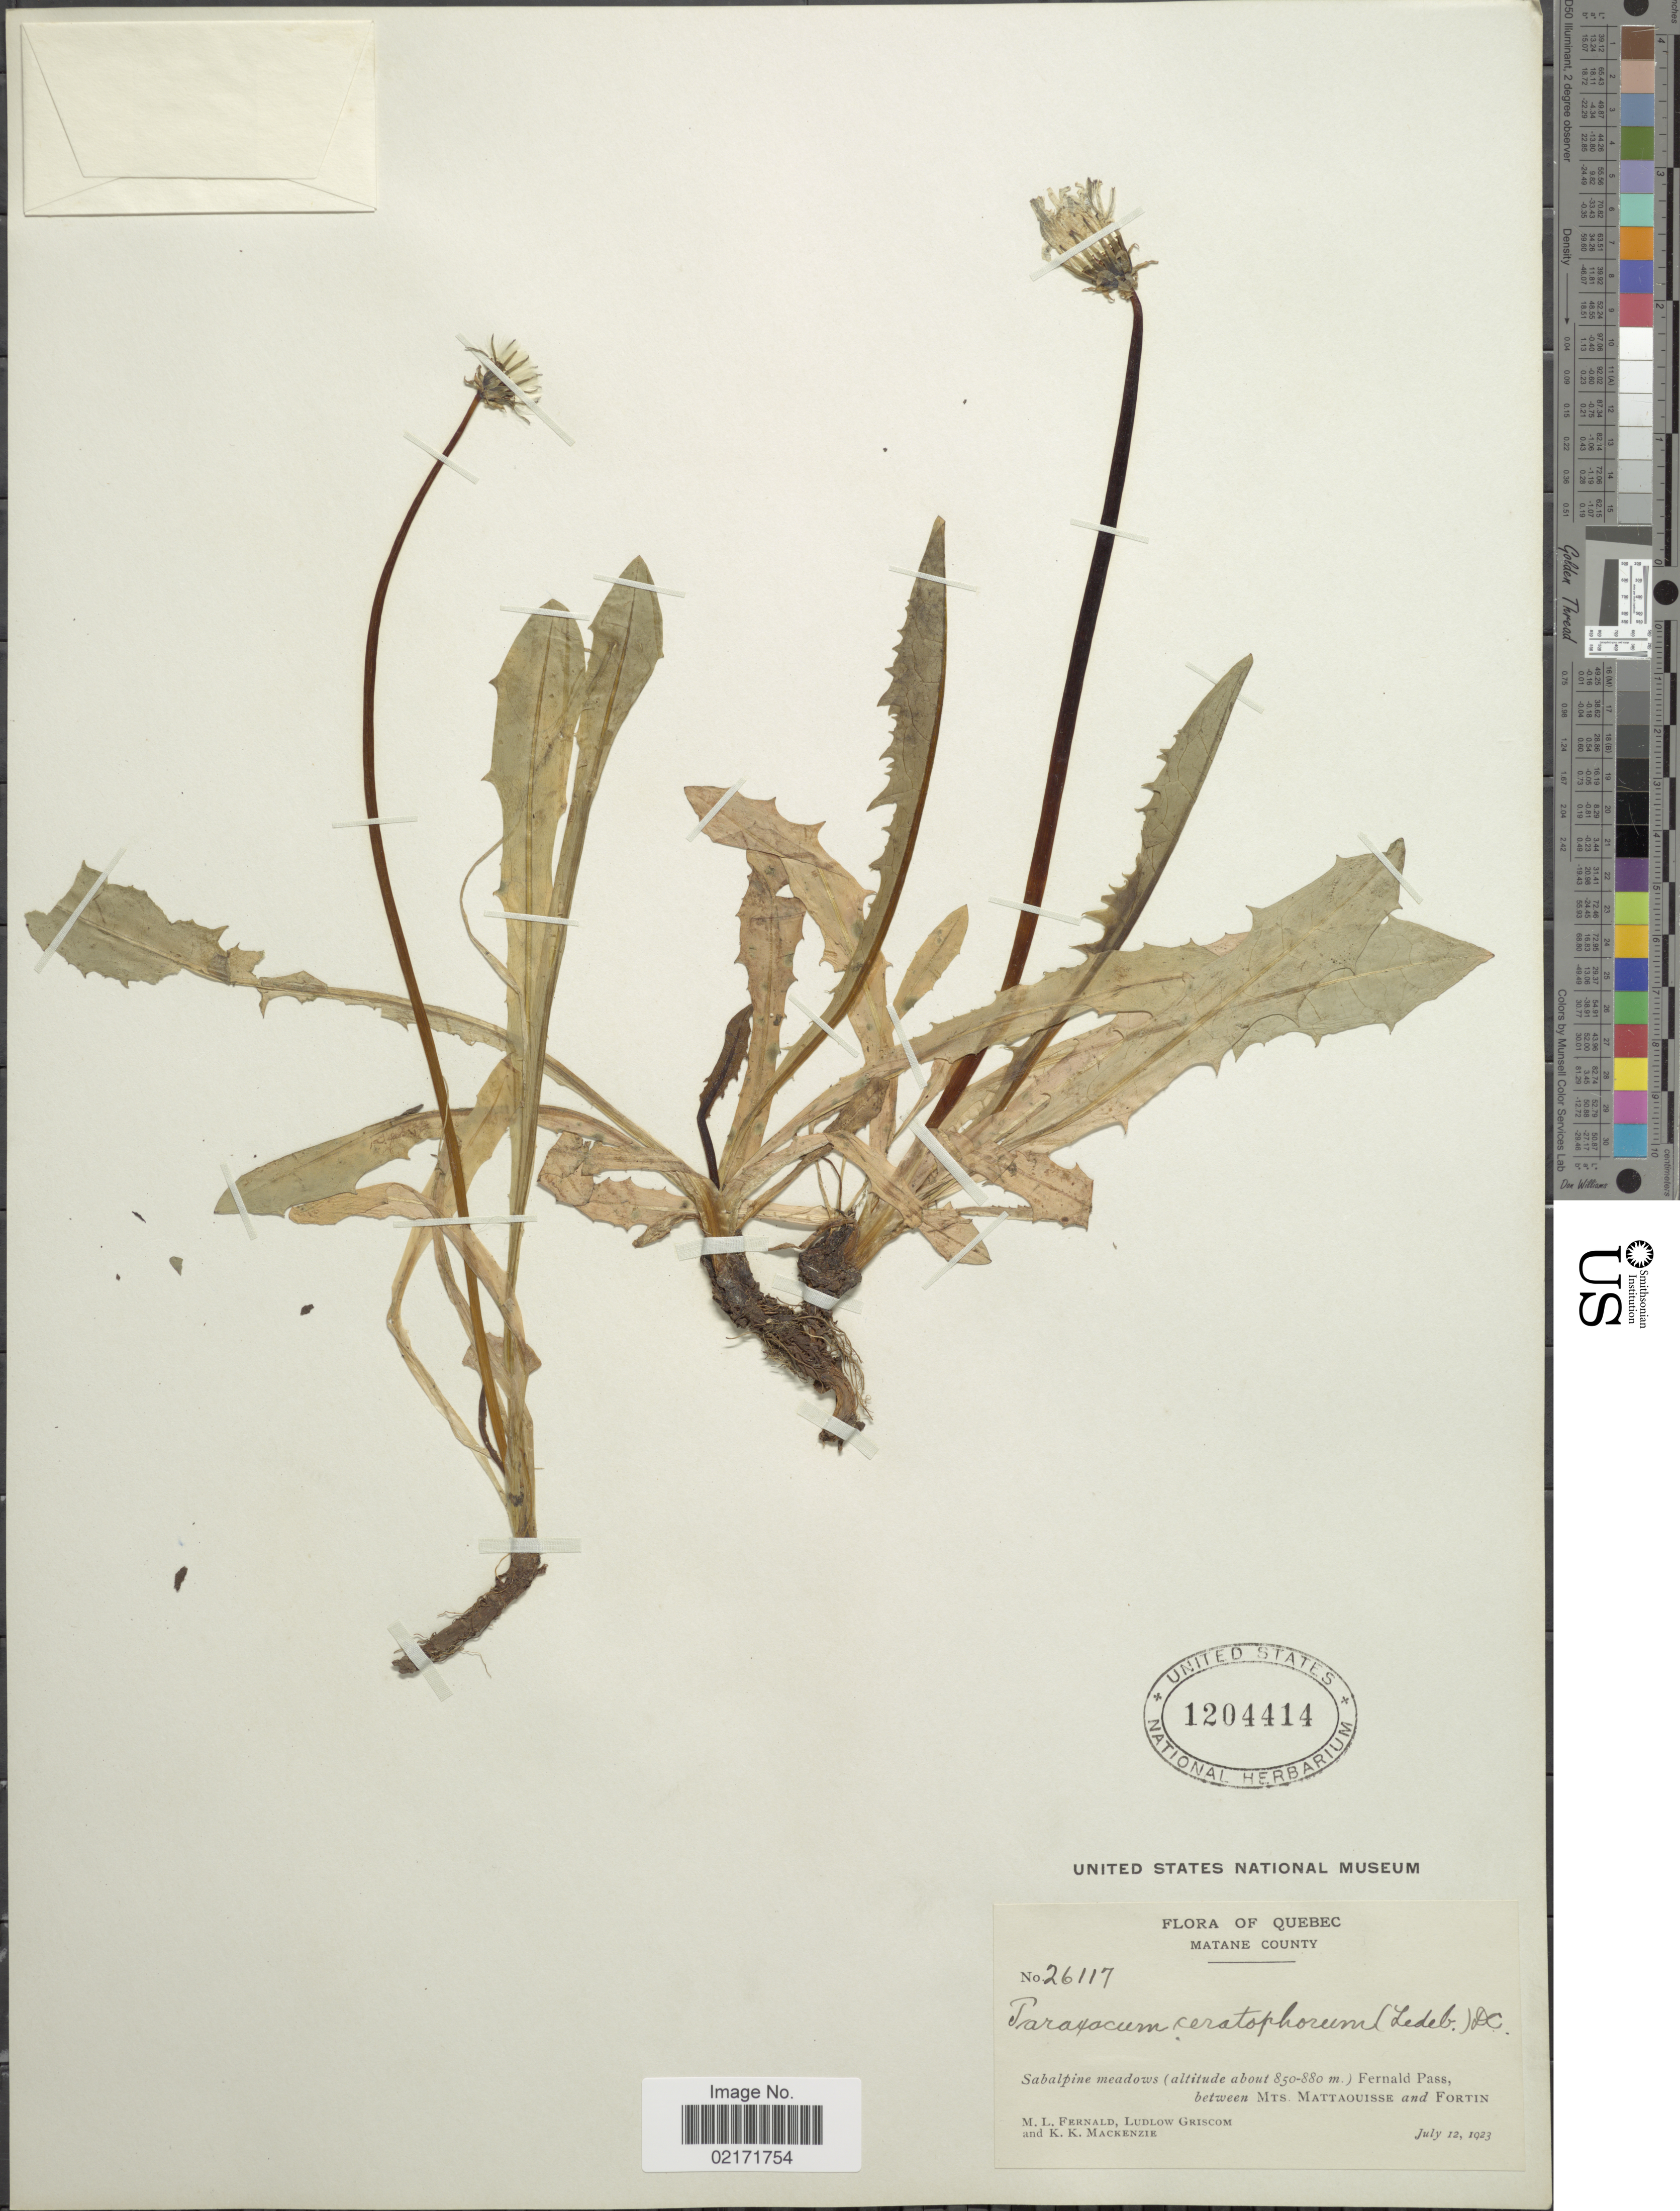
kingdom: Plantae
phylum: Tracheophyta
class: Magnoliopsida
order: Asterales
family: Asteraceae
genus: Taraxacum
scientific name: Taraxacum ceratophorum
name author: (Ledeb.) DC.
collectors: M. L. Fernald, L. Griscom & K. K. Mackenzie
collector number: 26117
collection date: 1923-07-12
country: Canada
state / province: Quebec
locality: Quebec. Matane County. Sabalpine meadows, Fernald Pass, between Mts. Mattaouisse and Fortin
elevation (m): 850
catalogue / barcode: US 1204414